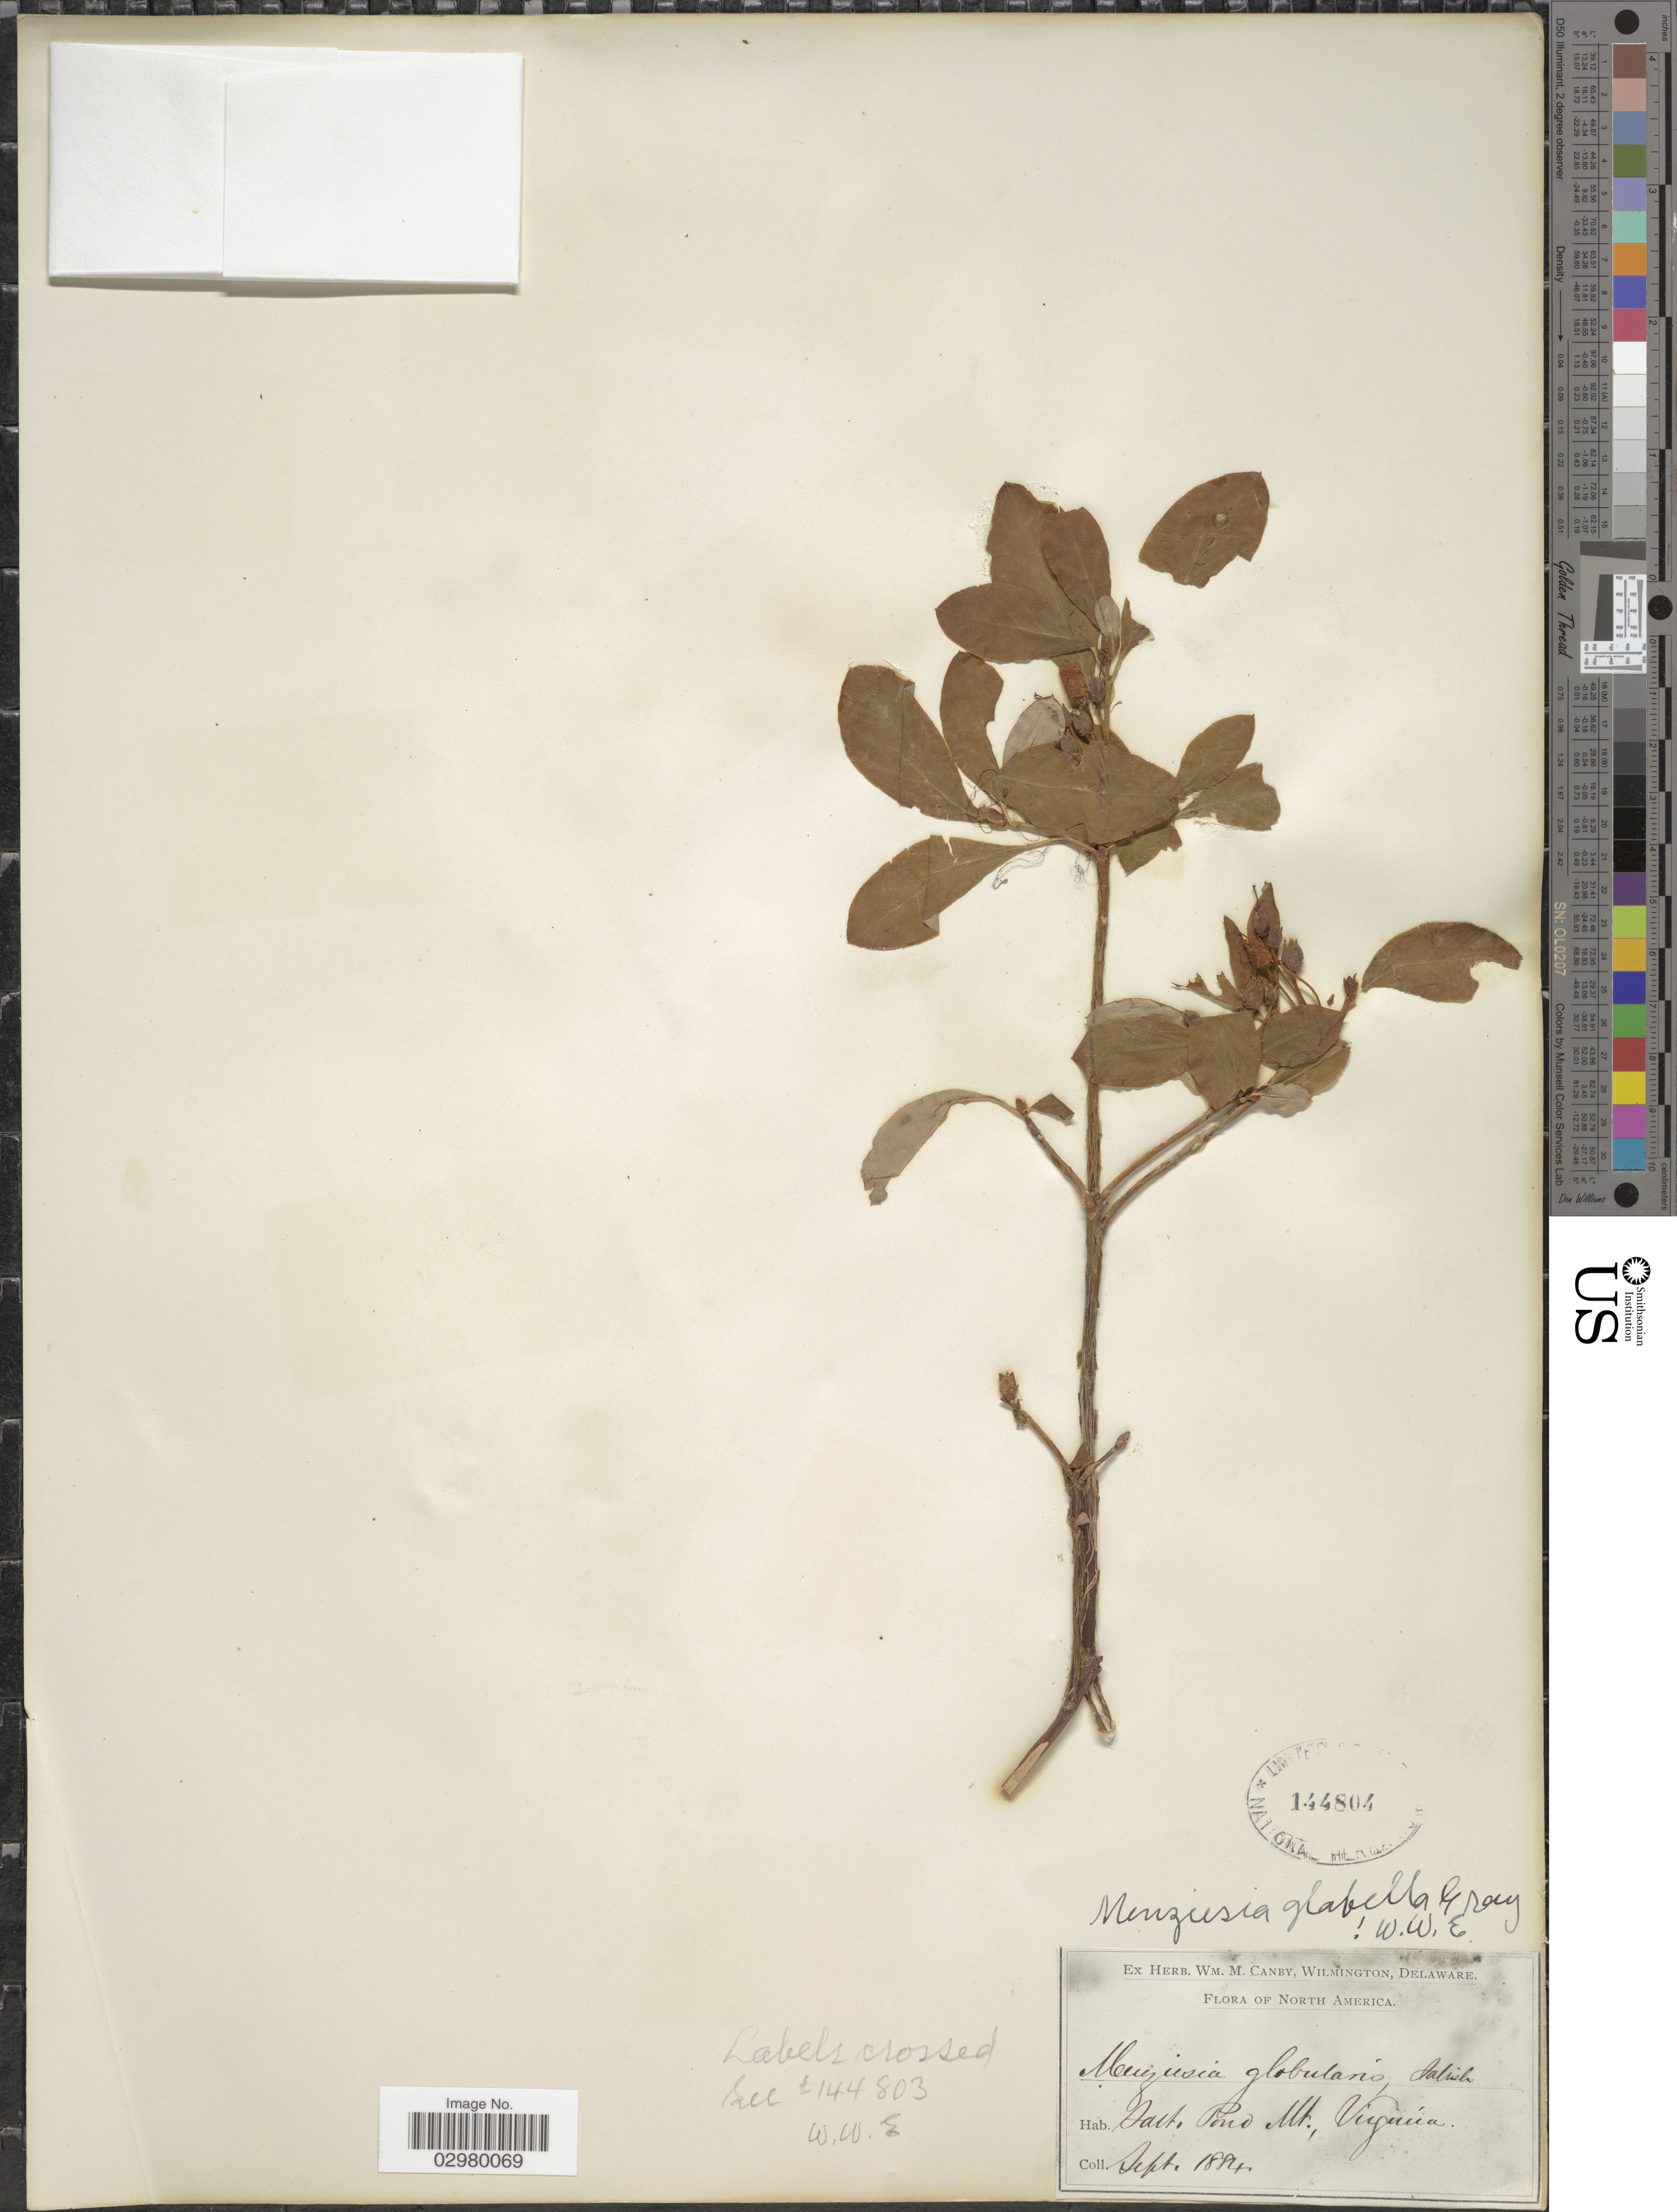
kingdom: Plantae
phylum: Tracheophyta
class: Magnoliopsida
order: Ericales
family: Ericaceae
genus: Menziesia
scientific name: Menziesia ferruginea subsp. glabella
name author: (A. Gray) Calder & Roy L. Taylor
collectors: ex herb. W.M. Canby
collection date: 1884-09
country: United States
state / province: Virginia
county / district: Giles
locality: Salt Pond Mt.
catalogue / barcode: US 144804